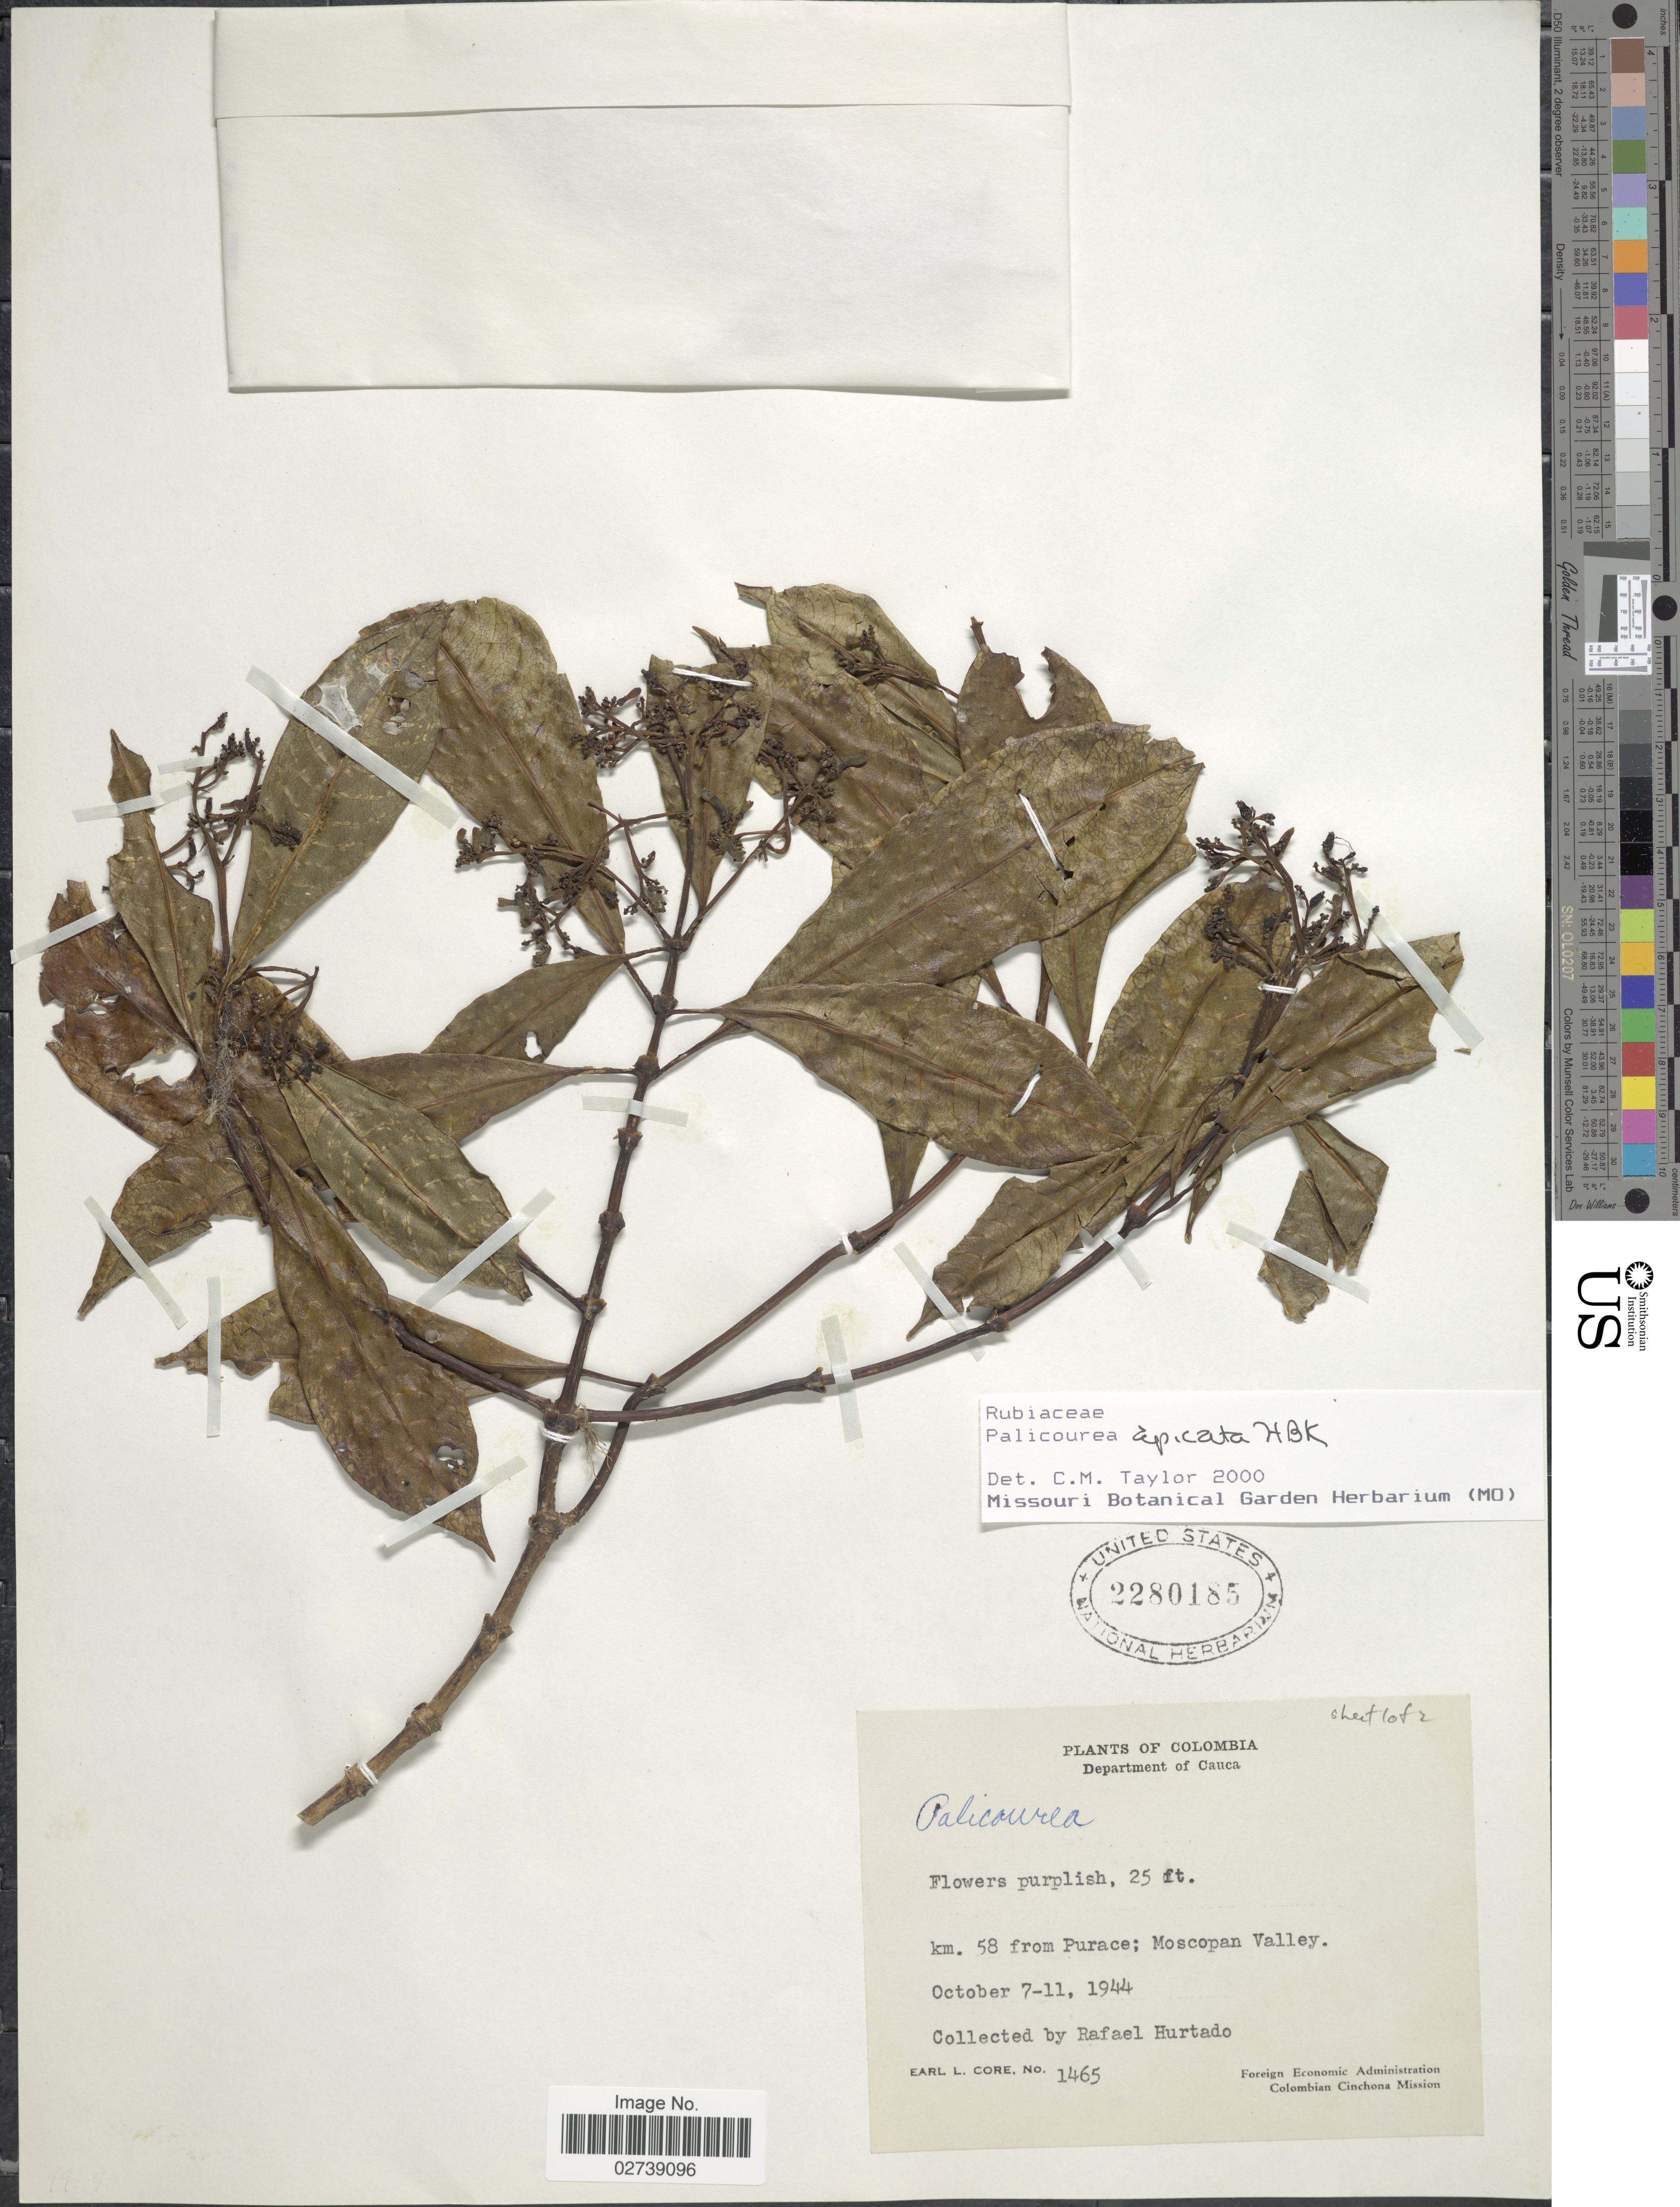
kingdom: Plantae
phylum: Tracheophyta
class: Magnoliopsida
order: Gentianales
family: Rubiaceae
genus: Palicourea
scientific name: Palicourea apicata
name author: Kunth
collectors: R. Hurtado & E. L. Core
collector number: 1465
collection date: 1944-10-07/1944-10-11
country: Colombia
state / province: Cauca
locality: Department of Cauca. Km. 58 from Purace; Moscopan Valley.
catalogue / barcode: US 2280185